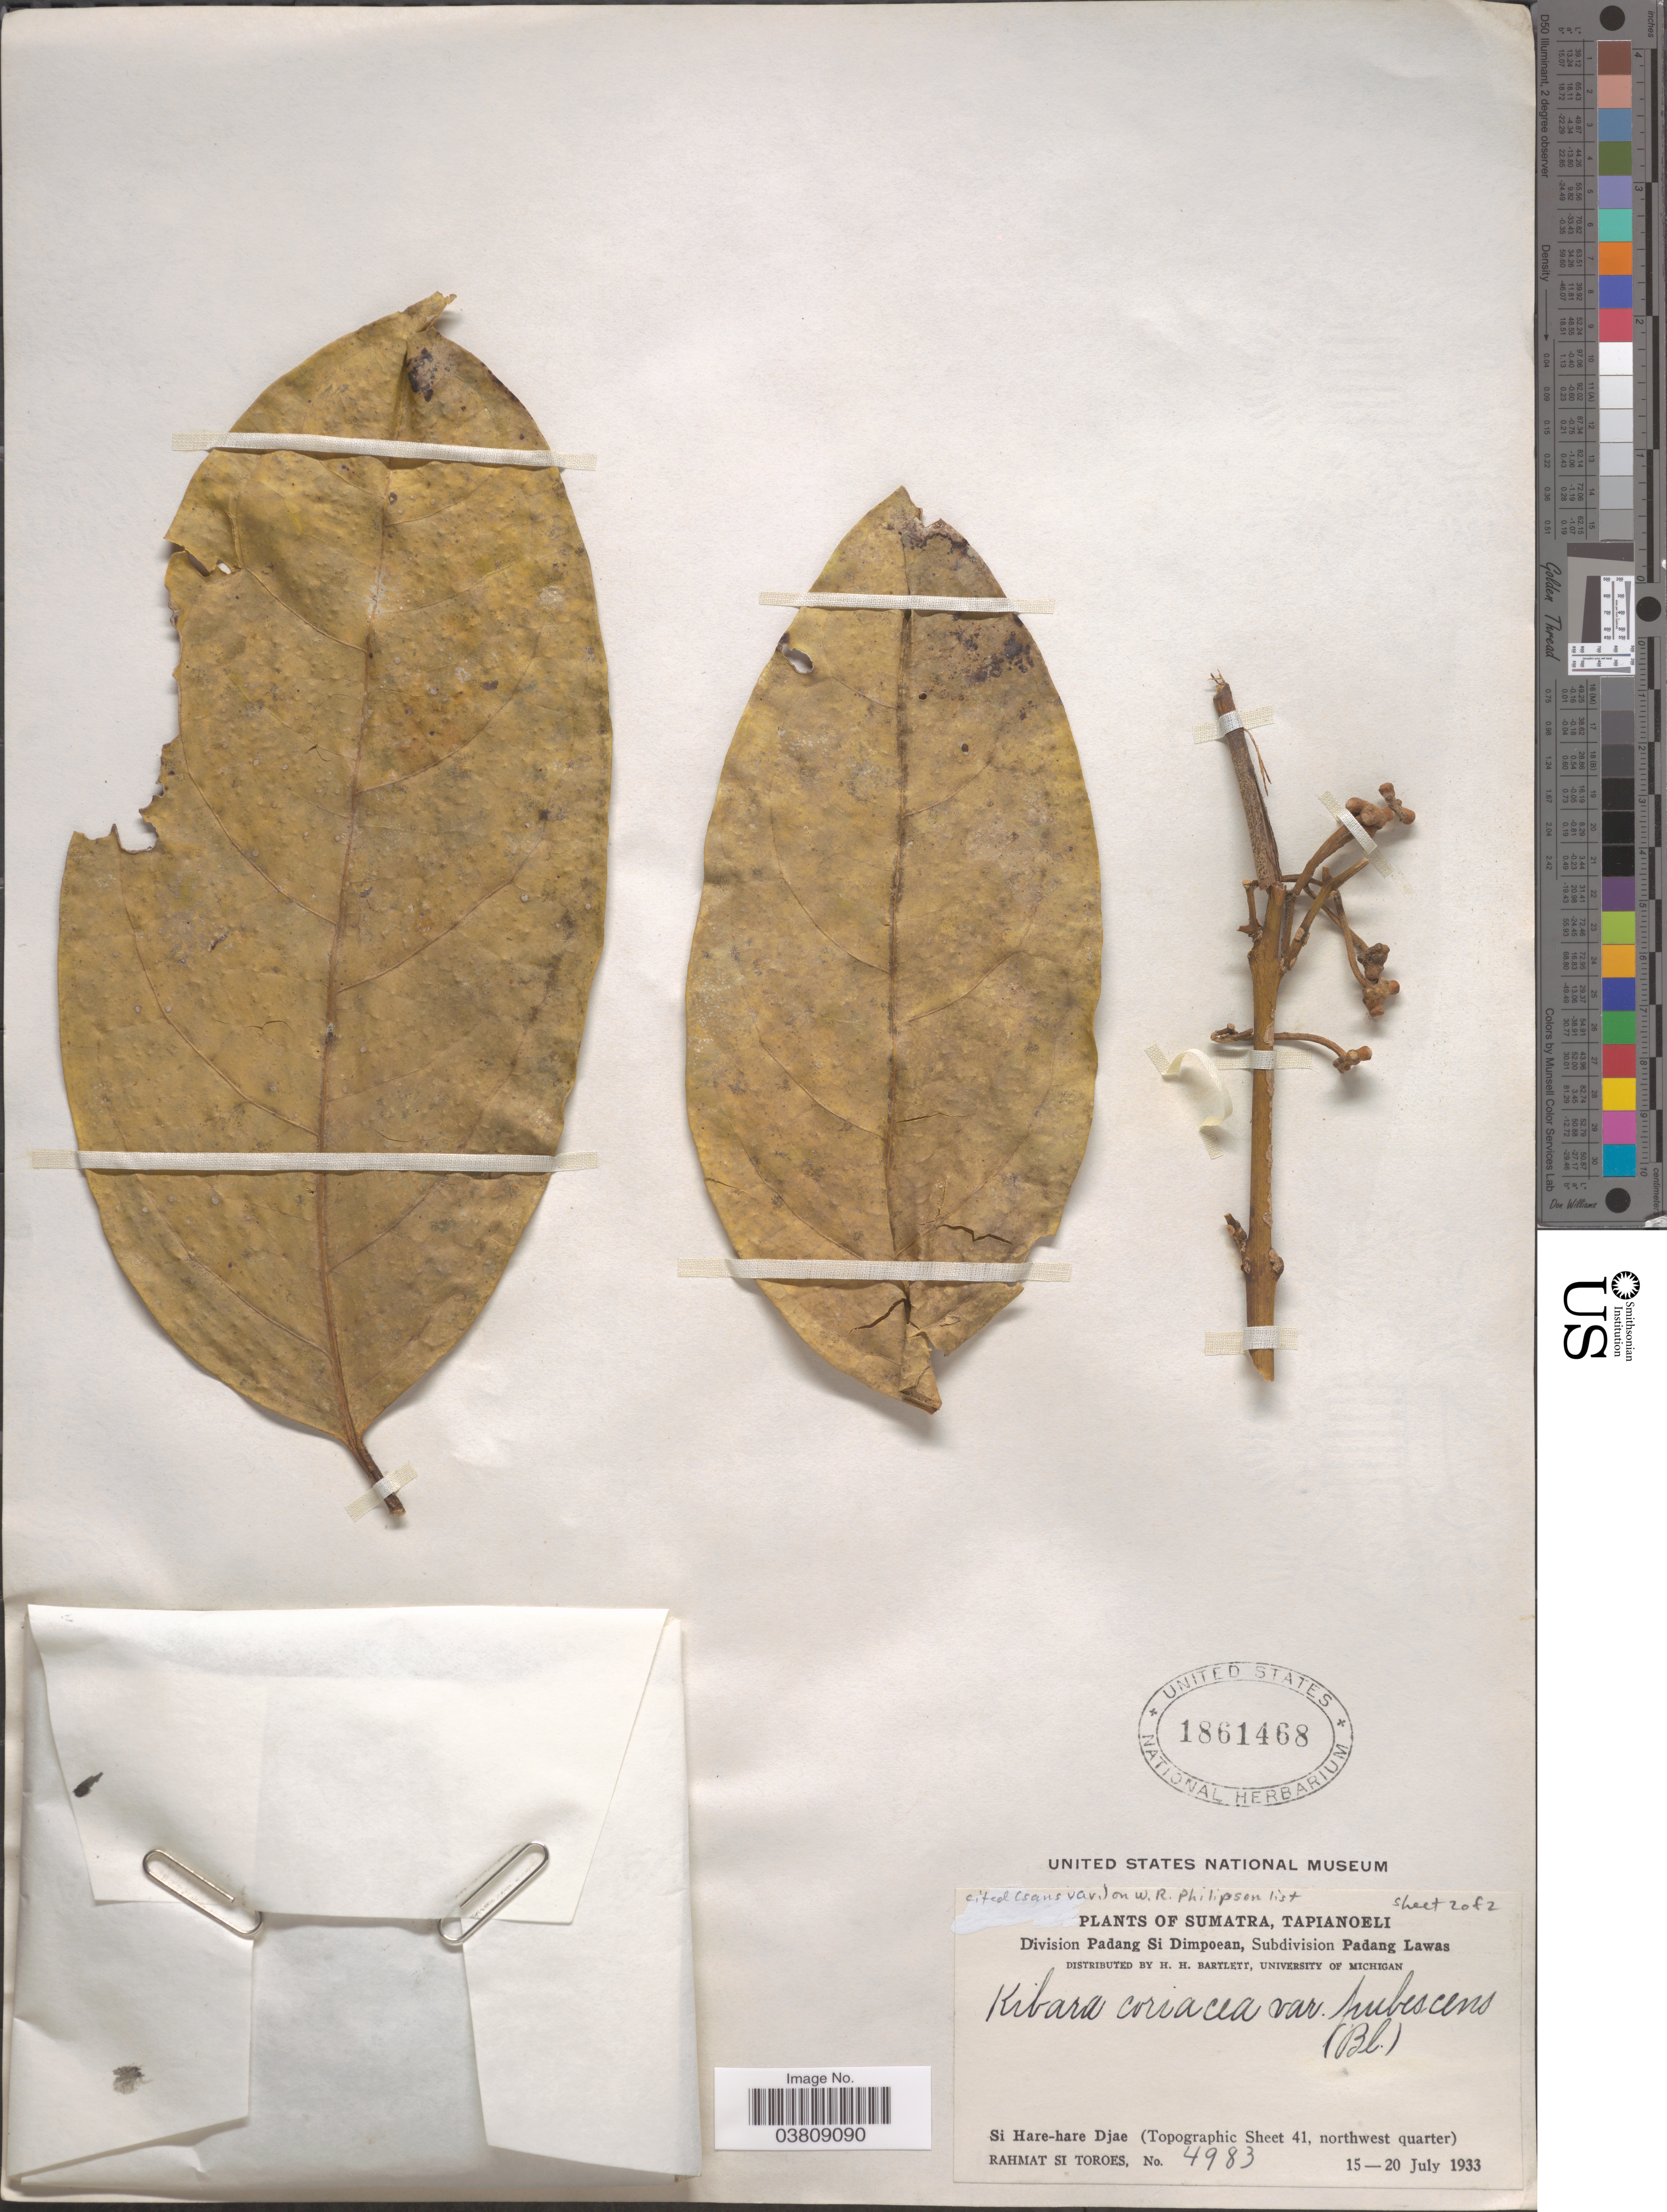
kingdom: Plantae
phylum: Tracheophyta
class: Magnoliopsida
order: Laurales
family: Monimiaceae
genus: Kibara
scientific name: Kibara coriacea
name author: (Blume) Hook. f. & Thomson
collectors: Rahmat Si Boeea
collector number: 4983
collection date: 1933-07-15/1933-07-20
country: Indonesia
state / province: Sumatra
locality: Tapianoeli. Division Padang Si Dimpoean, Subdivision Padang Lawas. Si Hare-hare Djae (Topographic Sheet 41, northwest quarter).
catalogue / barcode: US 1861468